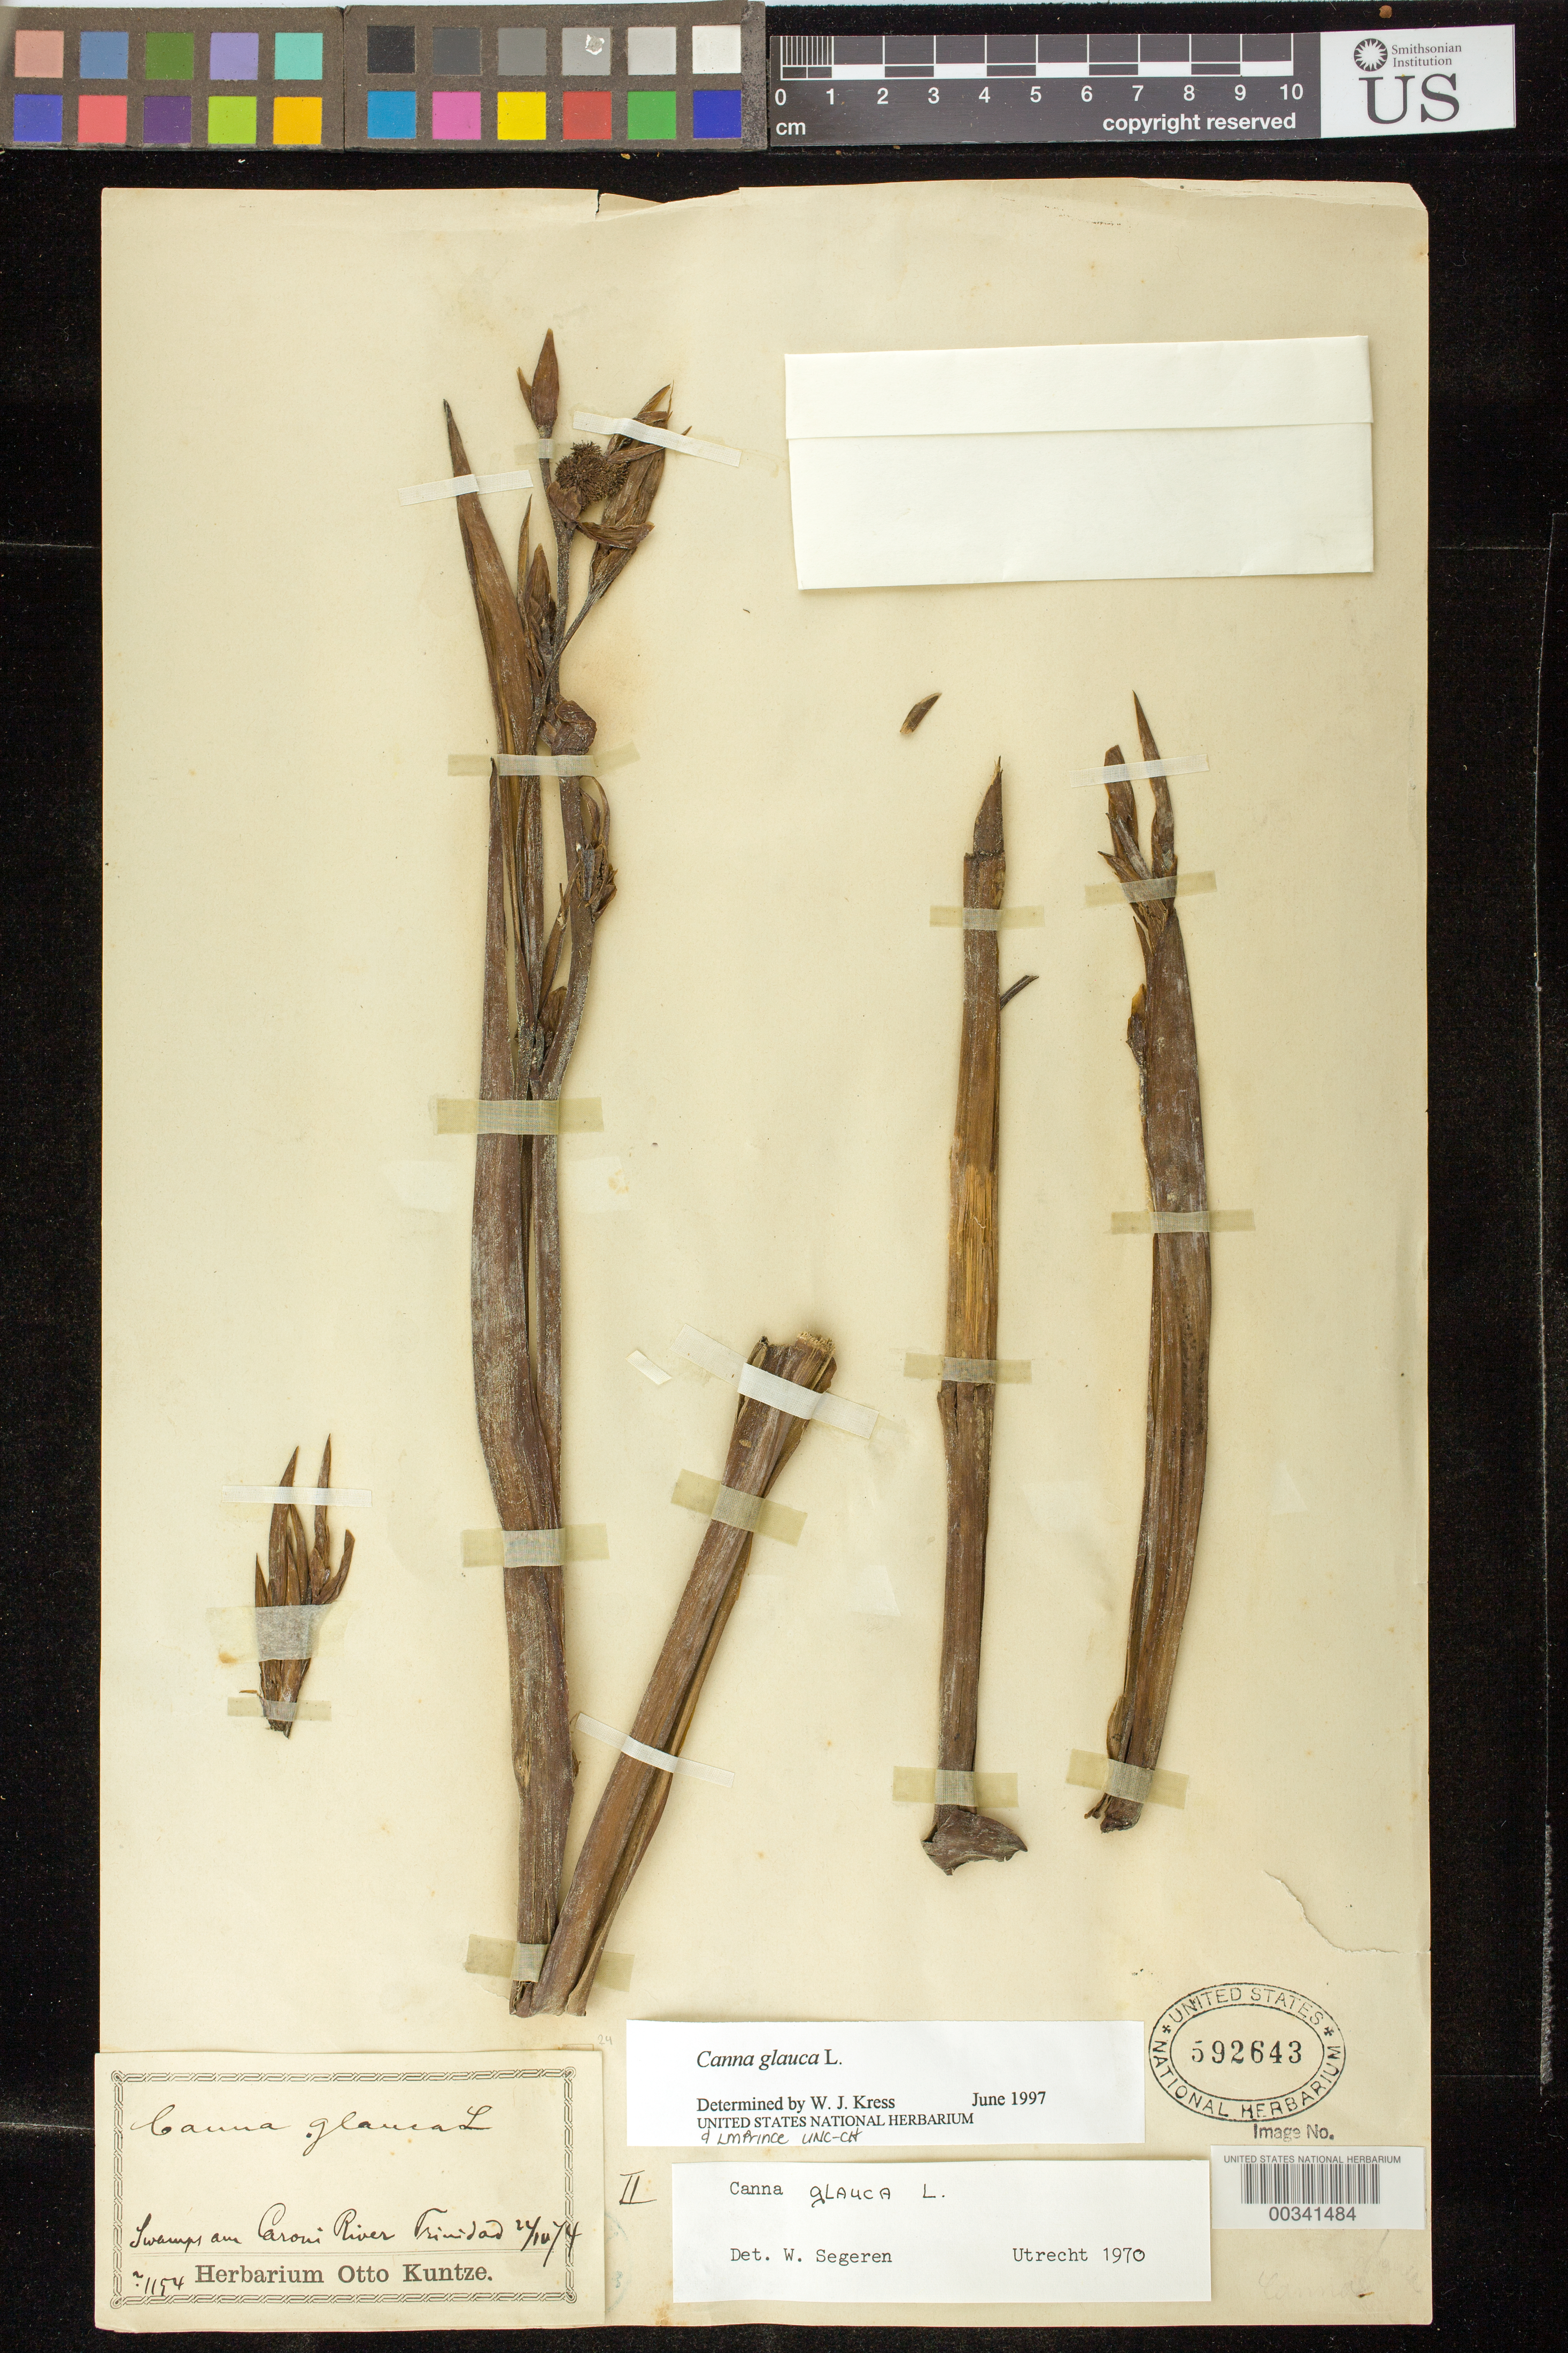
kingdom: Plantae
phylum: Tracheophyta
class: Liliopsida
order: Zingiberales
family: Cannaceae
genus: Canna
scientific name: Canna glauca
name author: L.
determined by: Kress, W. J., (US), Smithsonian Institution - National Museum of Natural History (UNITED STATES)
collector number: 1154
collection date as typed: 22 Oct 1874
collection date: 1874-10-22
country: Trinidad and Tobago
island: Trinidad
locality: Swamps aus caroni river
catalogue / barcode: US 592643